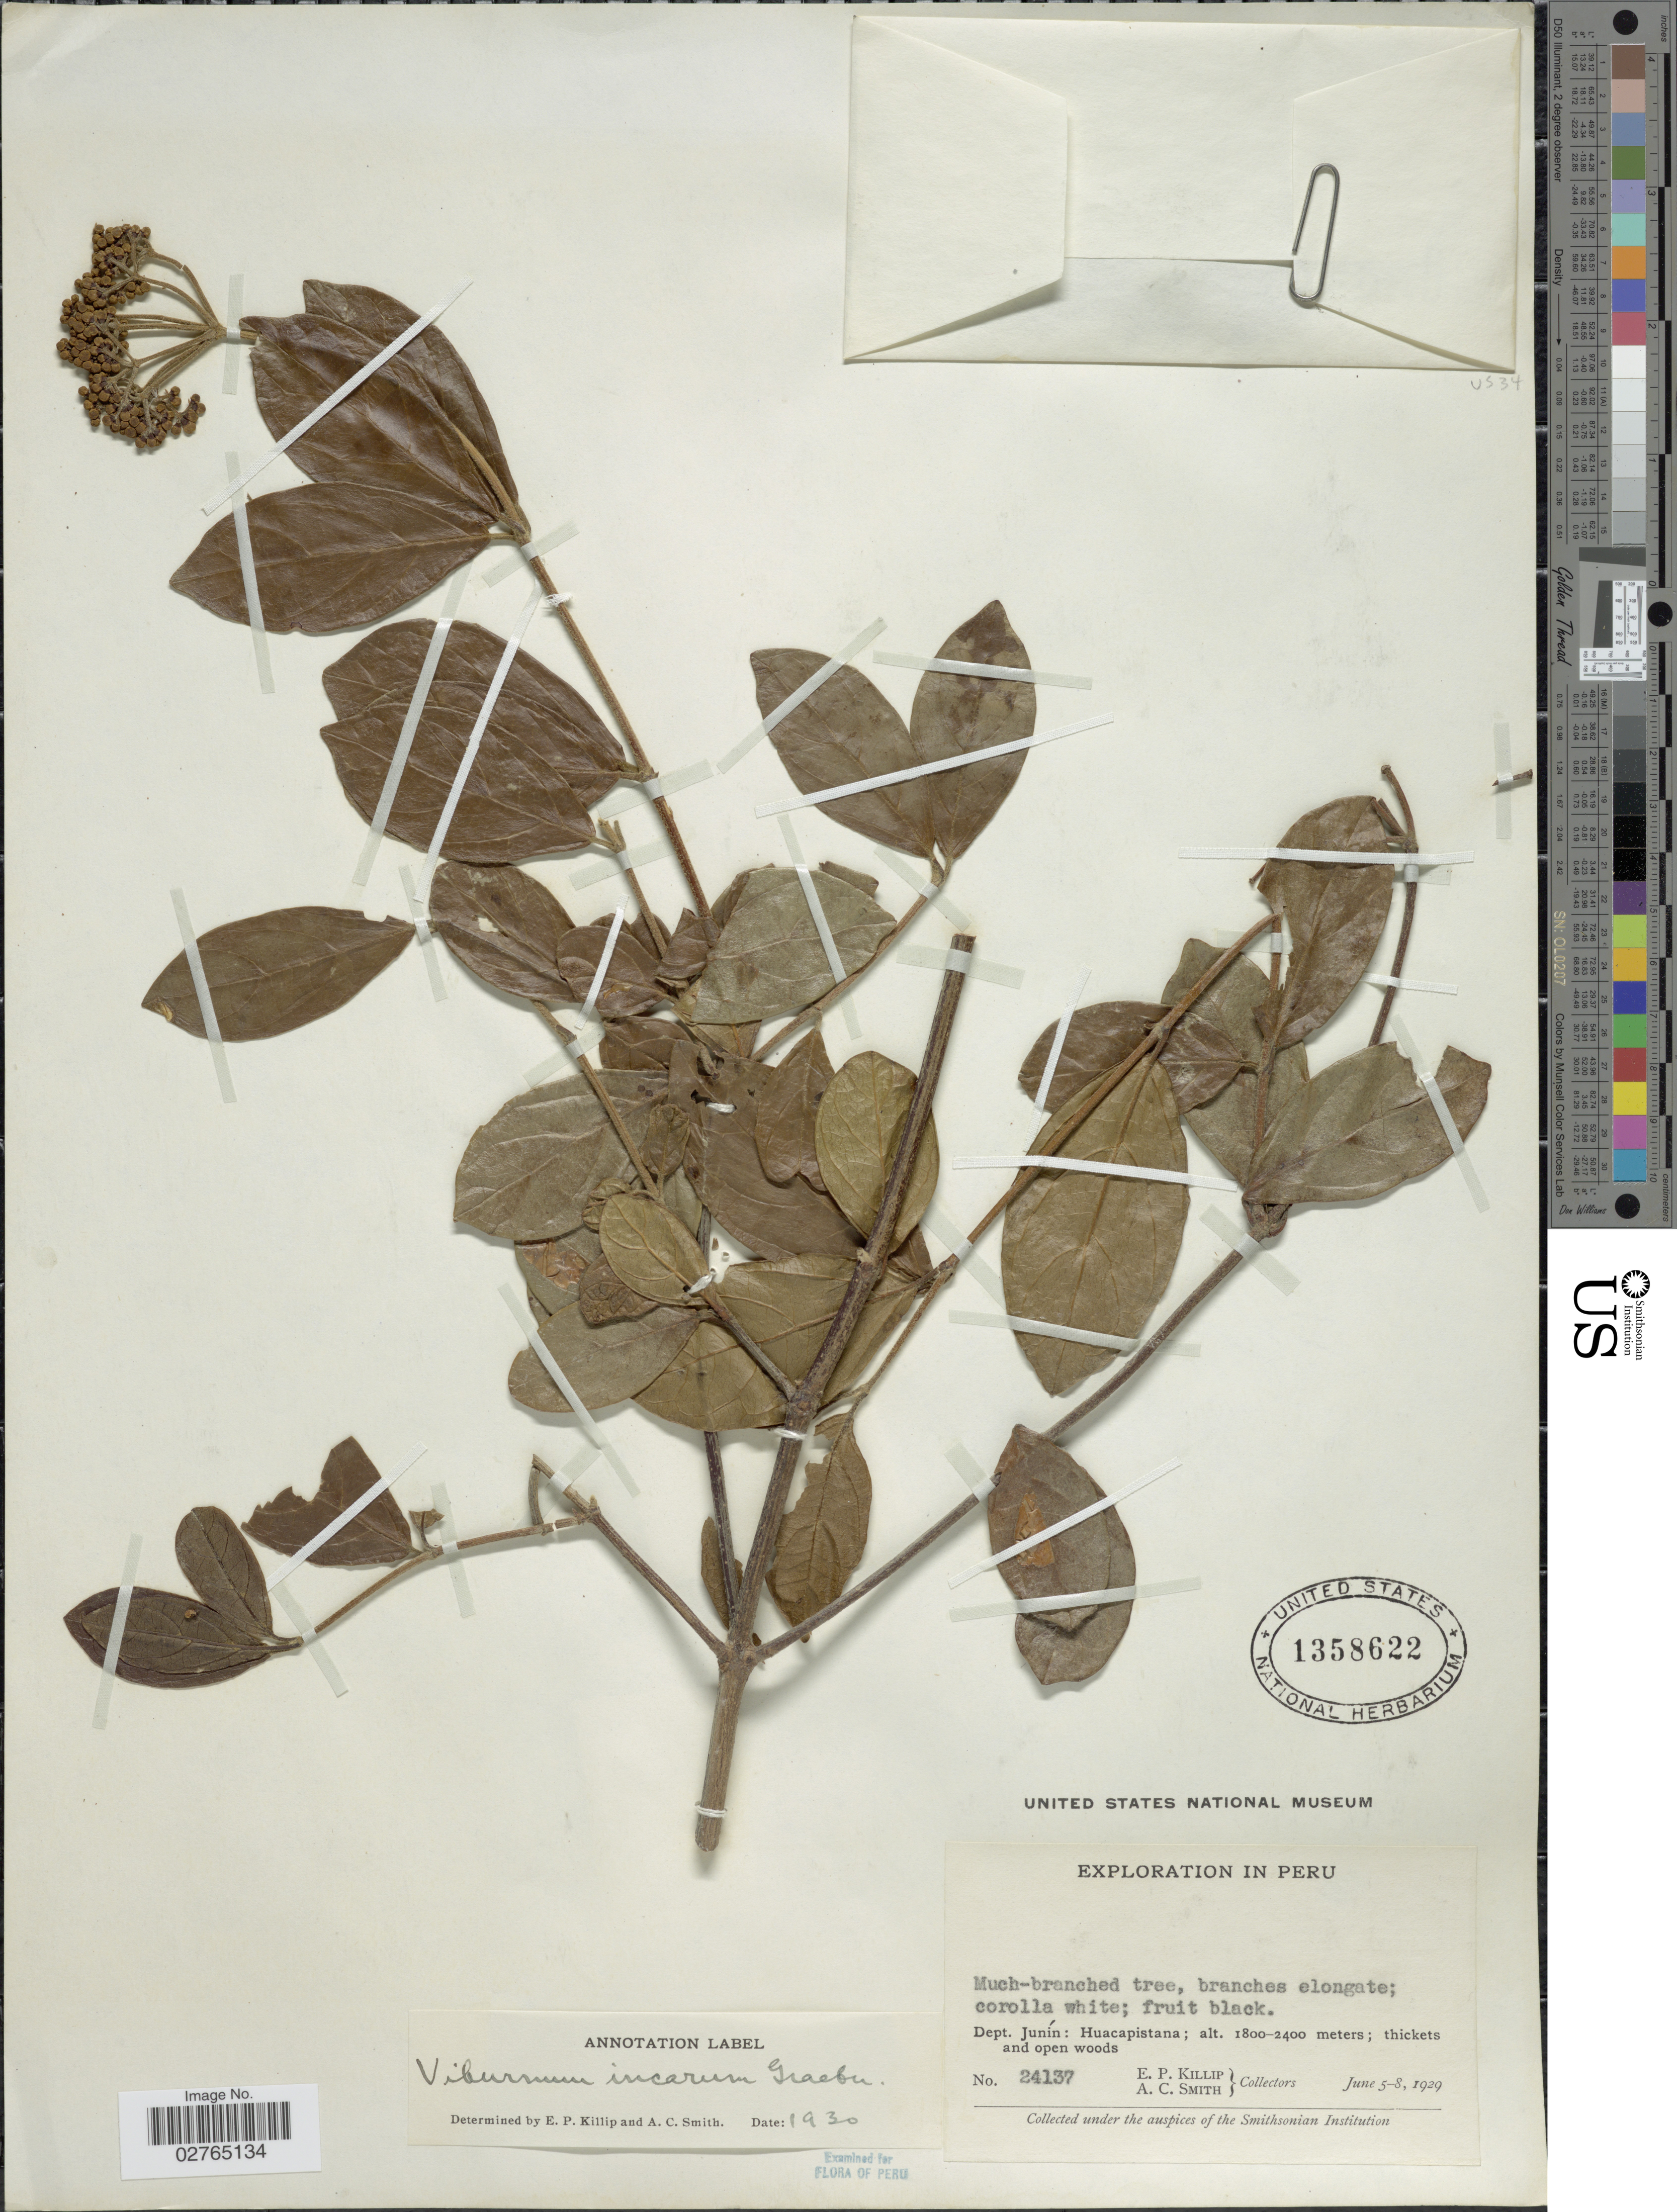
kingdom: Plantae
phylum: Tracheophyta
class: Magnoliopsida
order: Dipsacales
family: Viburnaceae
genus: Viburnum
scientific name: Viburnum incarum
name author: Graebn.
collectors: E. P. Killip & A. C. Smith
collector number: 24137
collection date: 1929-06-05/1929-06-08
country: Peru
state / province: Junín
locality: Dept. Junín: Huacapistana.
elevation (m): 1800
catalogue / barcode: US 1358622